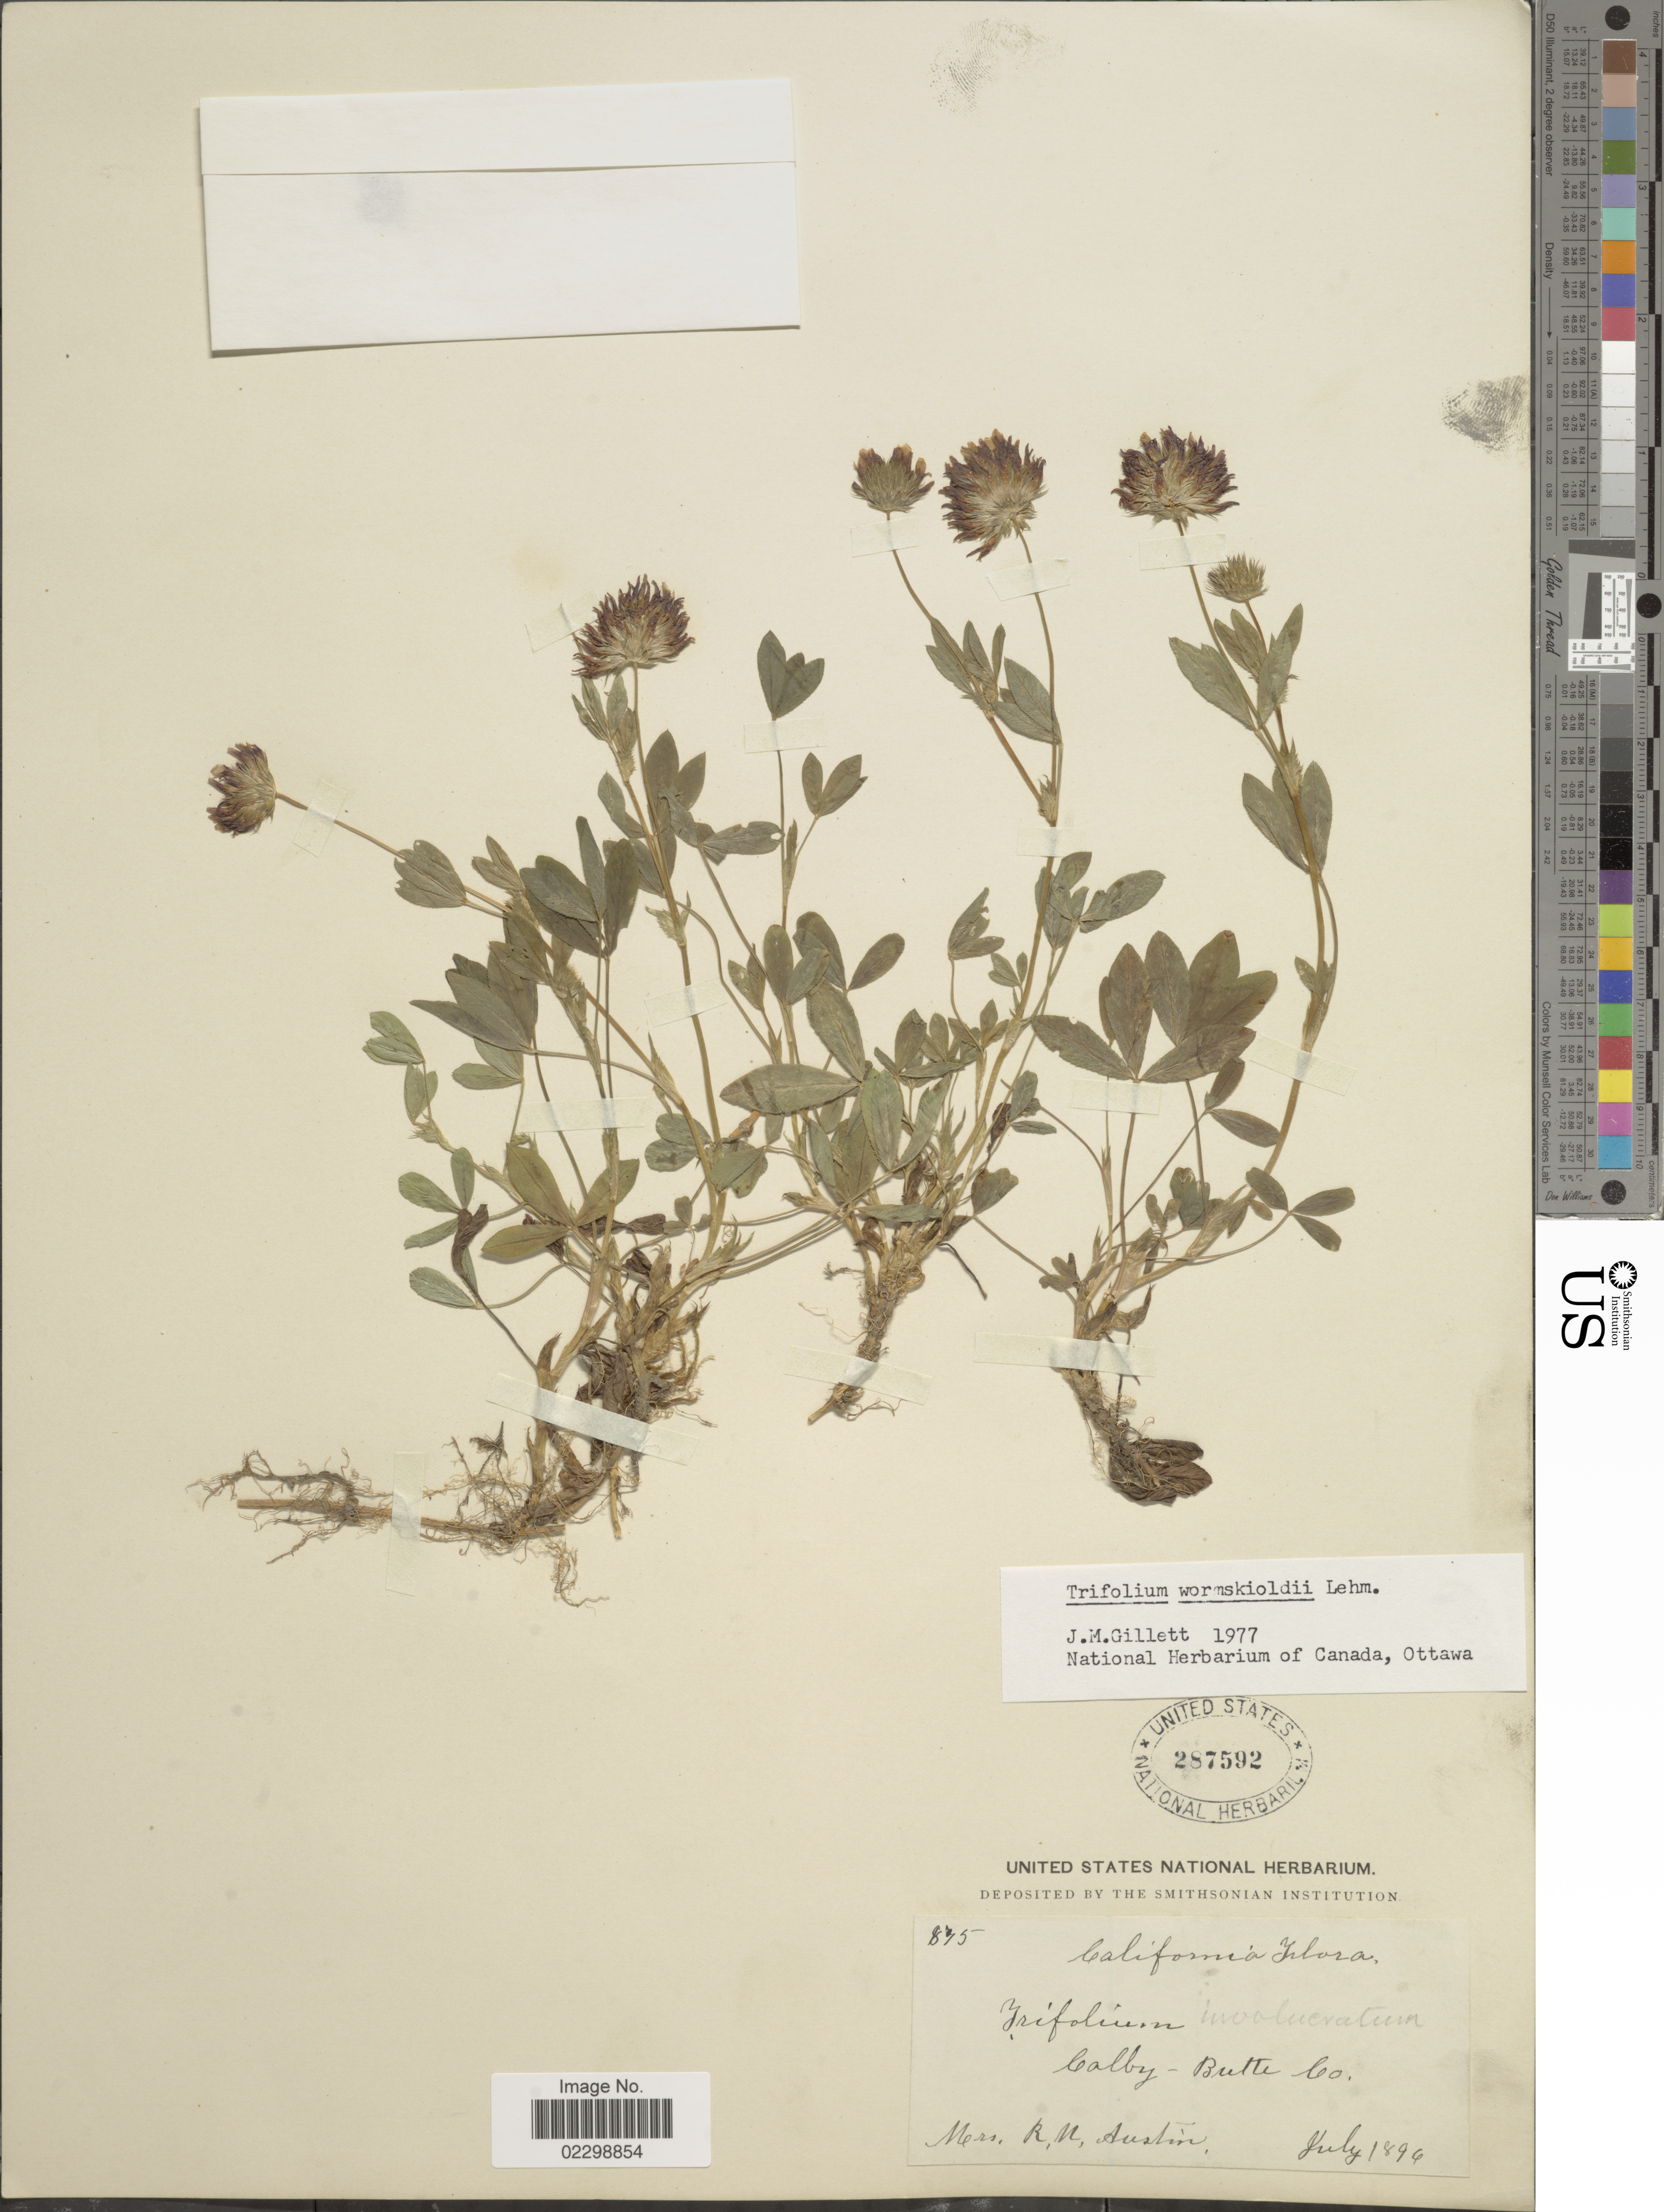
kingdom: Plantae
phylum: Tracheophyta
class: Magnoliopsida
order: Fabales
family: Fabaceae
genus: Trifolium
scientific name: Trifolium wormskioldii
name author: Lehm.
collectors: R. Austin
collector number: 875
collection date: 1896-07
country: United States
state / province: California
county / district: Butte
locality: Colby- Butte Co.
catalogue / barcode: US 287592